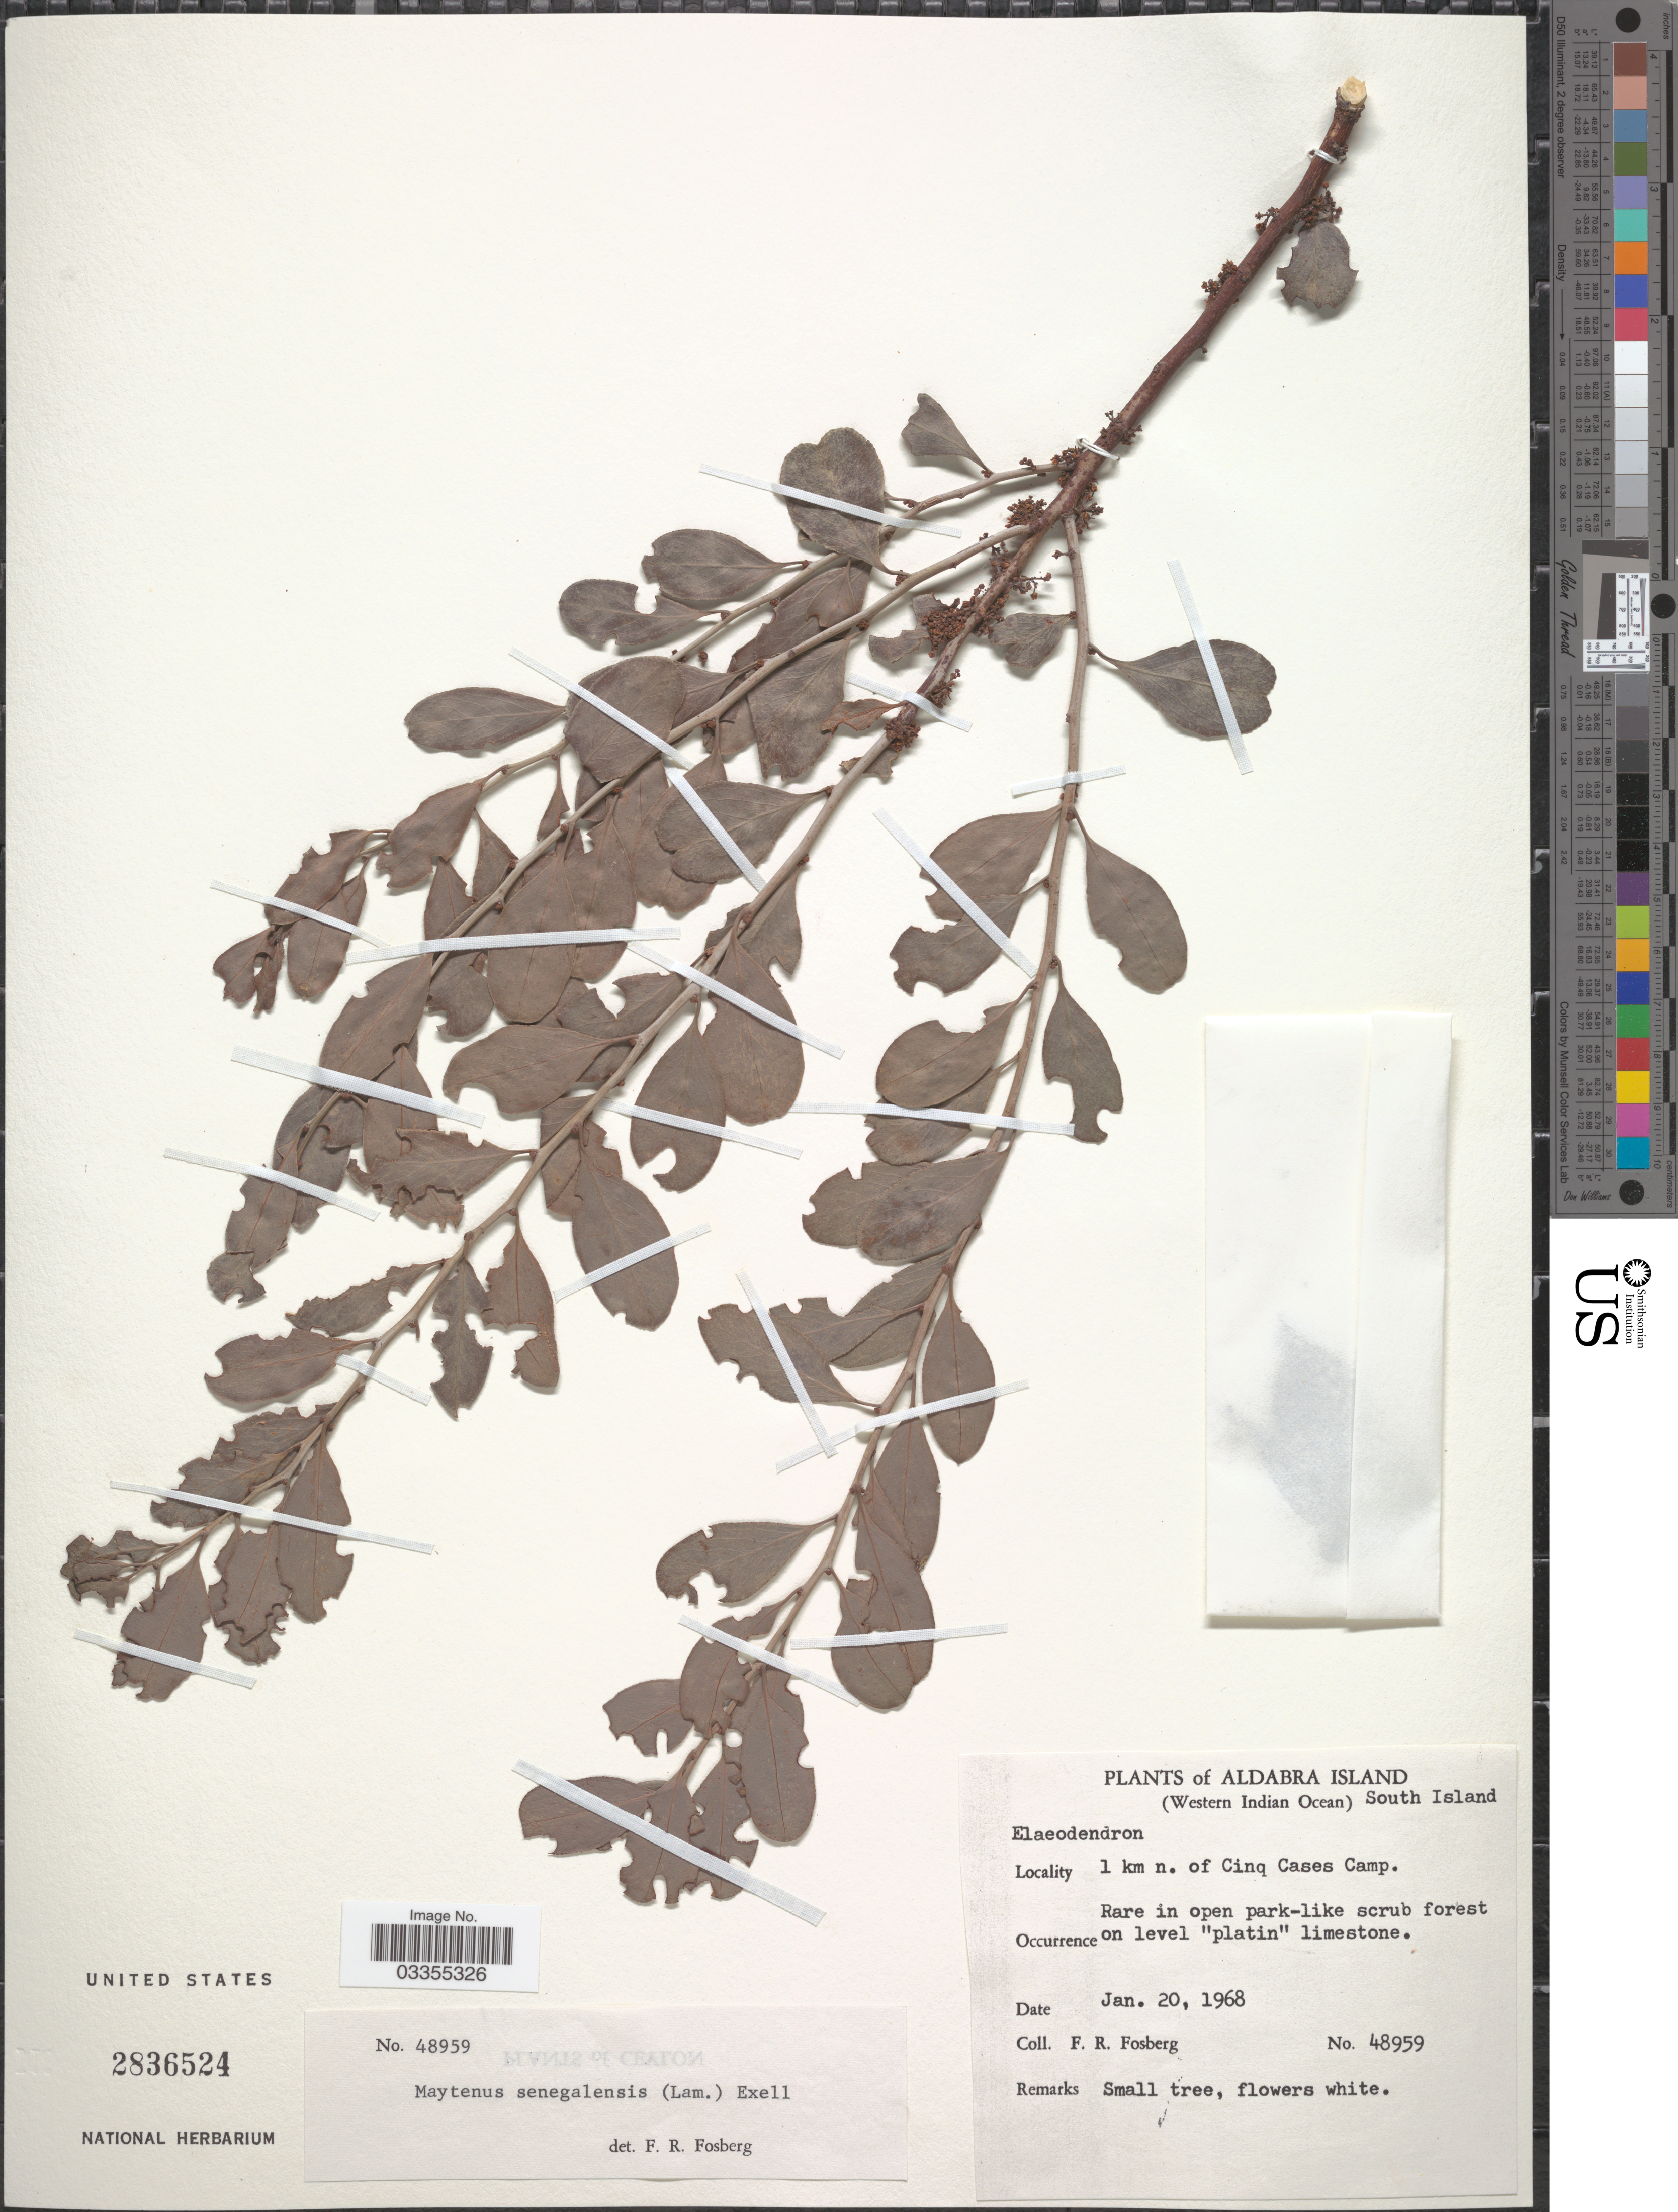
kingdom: Plantae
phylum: Tracheophyta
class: Magnoliopsida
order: Celastrales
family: Celastraceae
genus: Gymnosporia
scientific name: Gymnosporia grossulariae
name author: (Tul.) Loes.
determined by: Strong, Mark T., (BOT), Smithsonian Institution - National Museum of Natural History (UNITED STATES)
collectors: F. R. Fosberg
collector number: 48959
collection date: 1968-01-20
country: Seychelles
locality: Aldabra Island (Western Indian Ocean), South Island. 1 km n. of Cinq Cases Camp.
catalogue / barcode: US 2836524